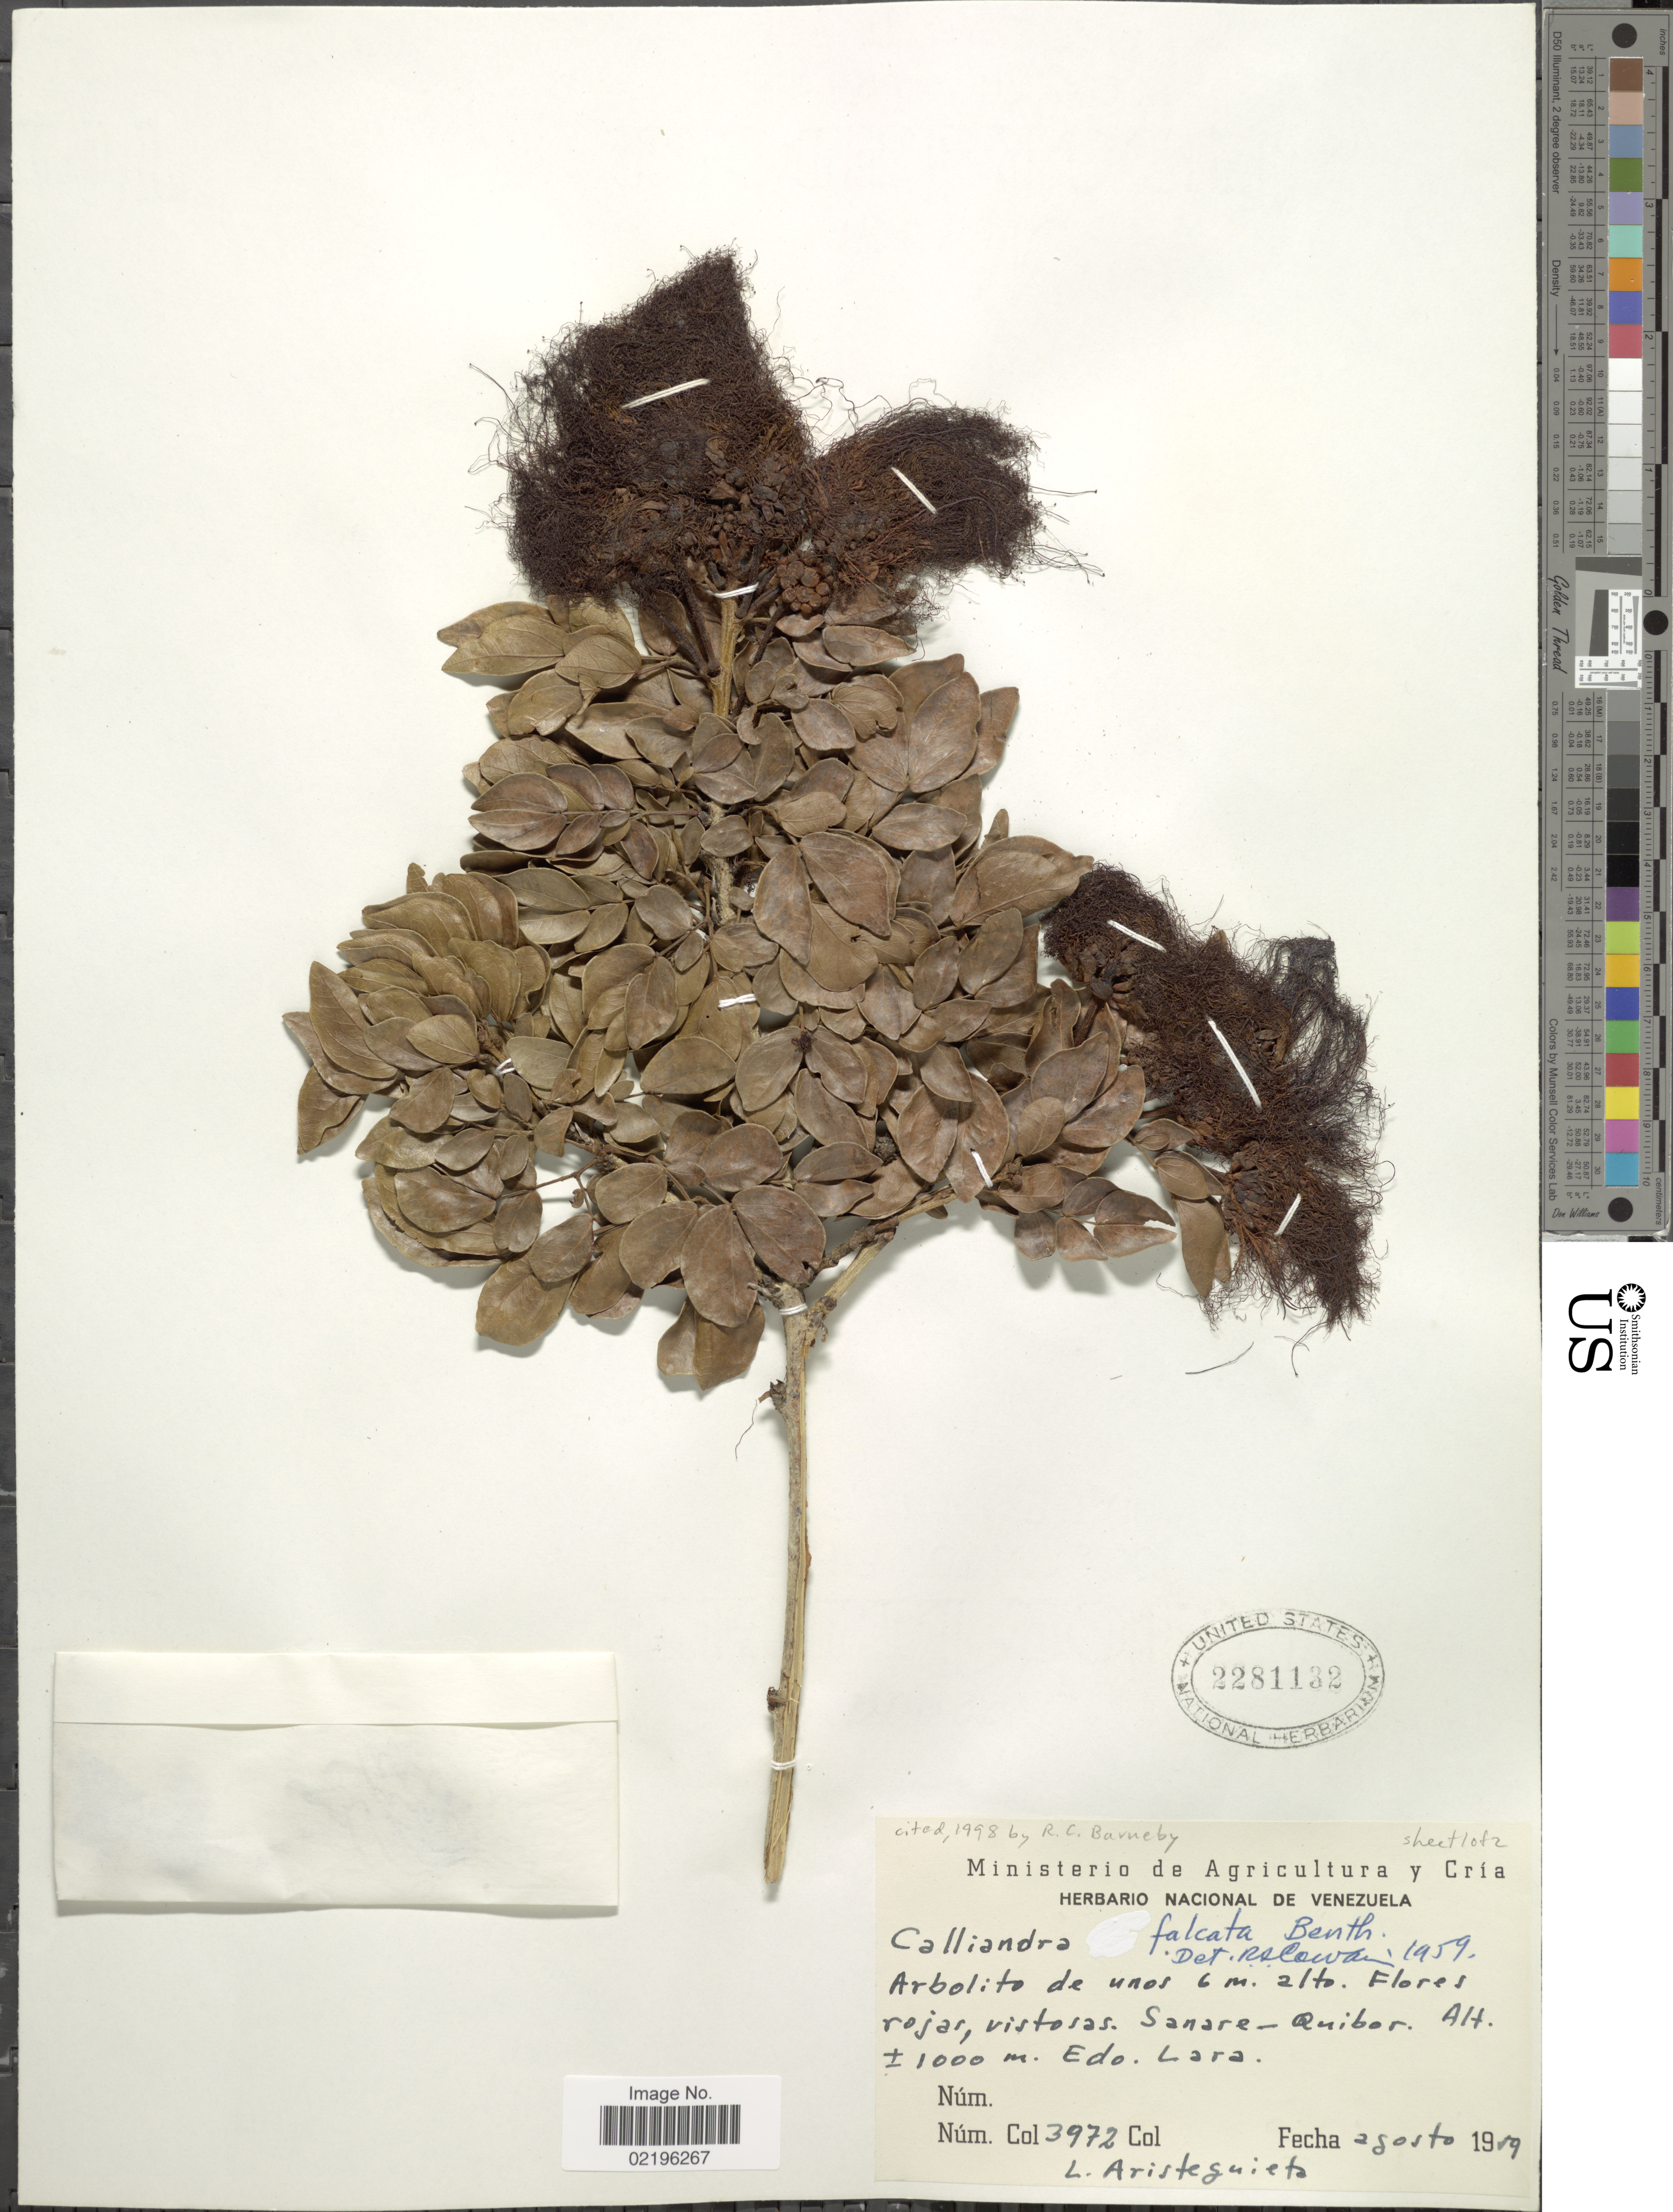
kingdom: Plantae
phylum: Tracheophyta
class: Magnoliopsida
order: Fabales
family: Fabaceae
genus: Calliandra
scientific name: Calliandra falcata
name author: Benth.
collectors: L. Aristeguieta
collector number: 3972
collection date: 1959-08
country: Venezuela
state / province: Lara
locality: Sanare - Quibor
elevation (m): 1000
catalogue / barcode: US 2281132